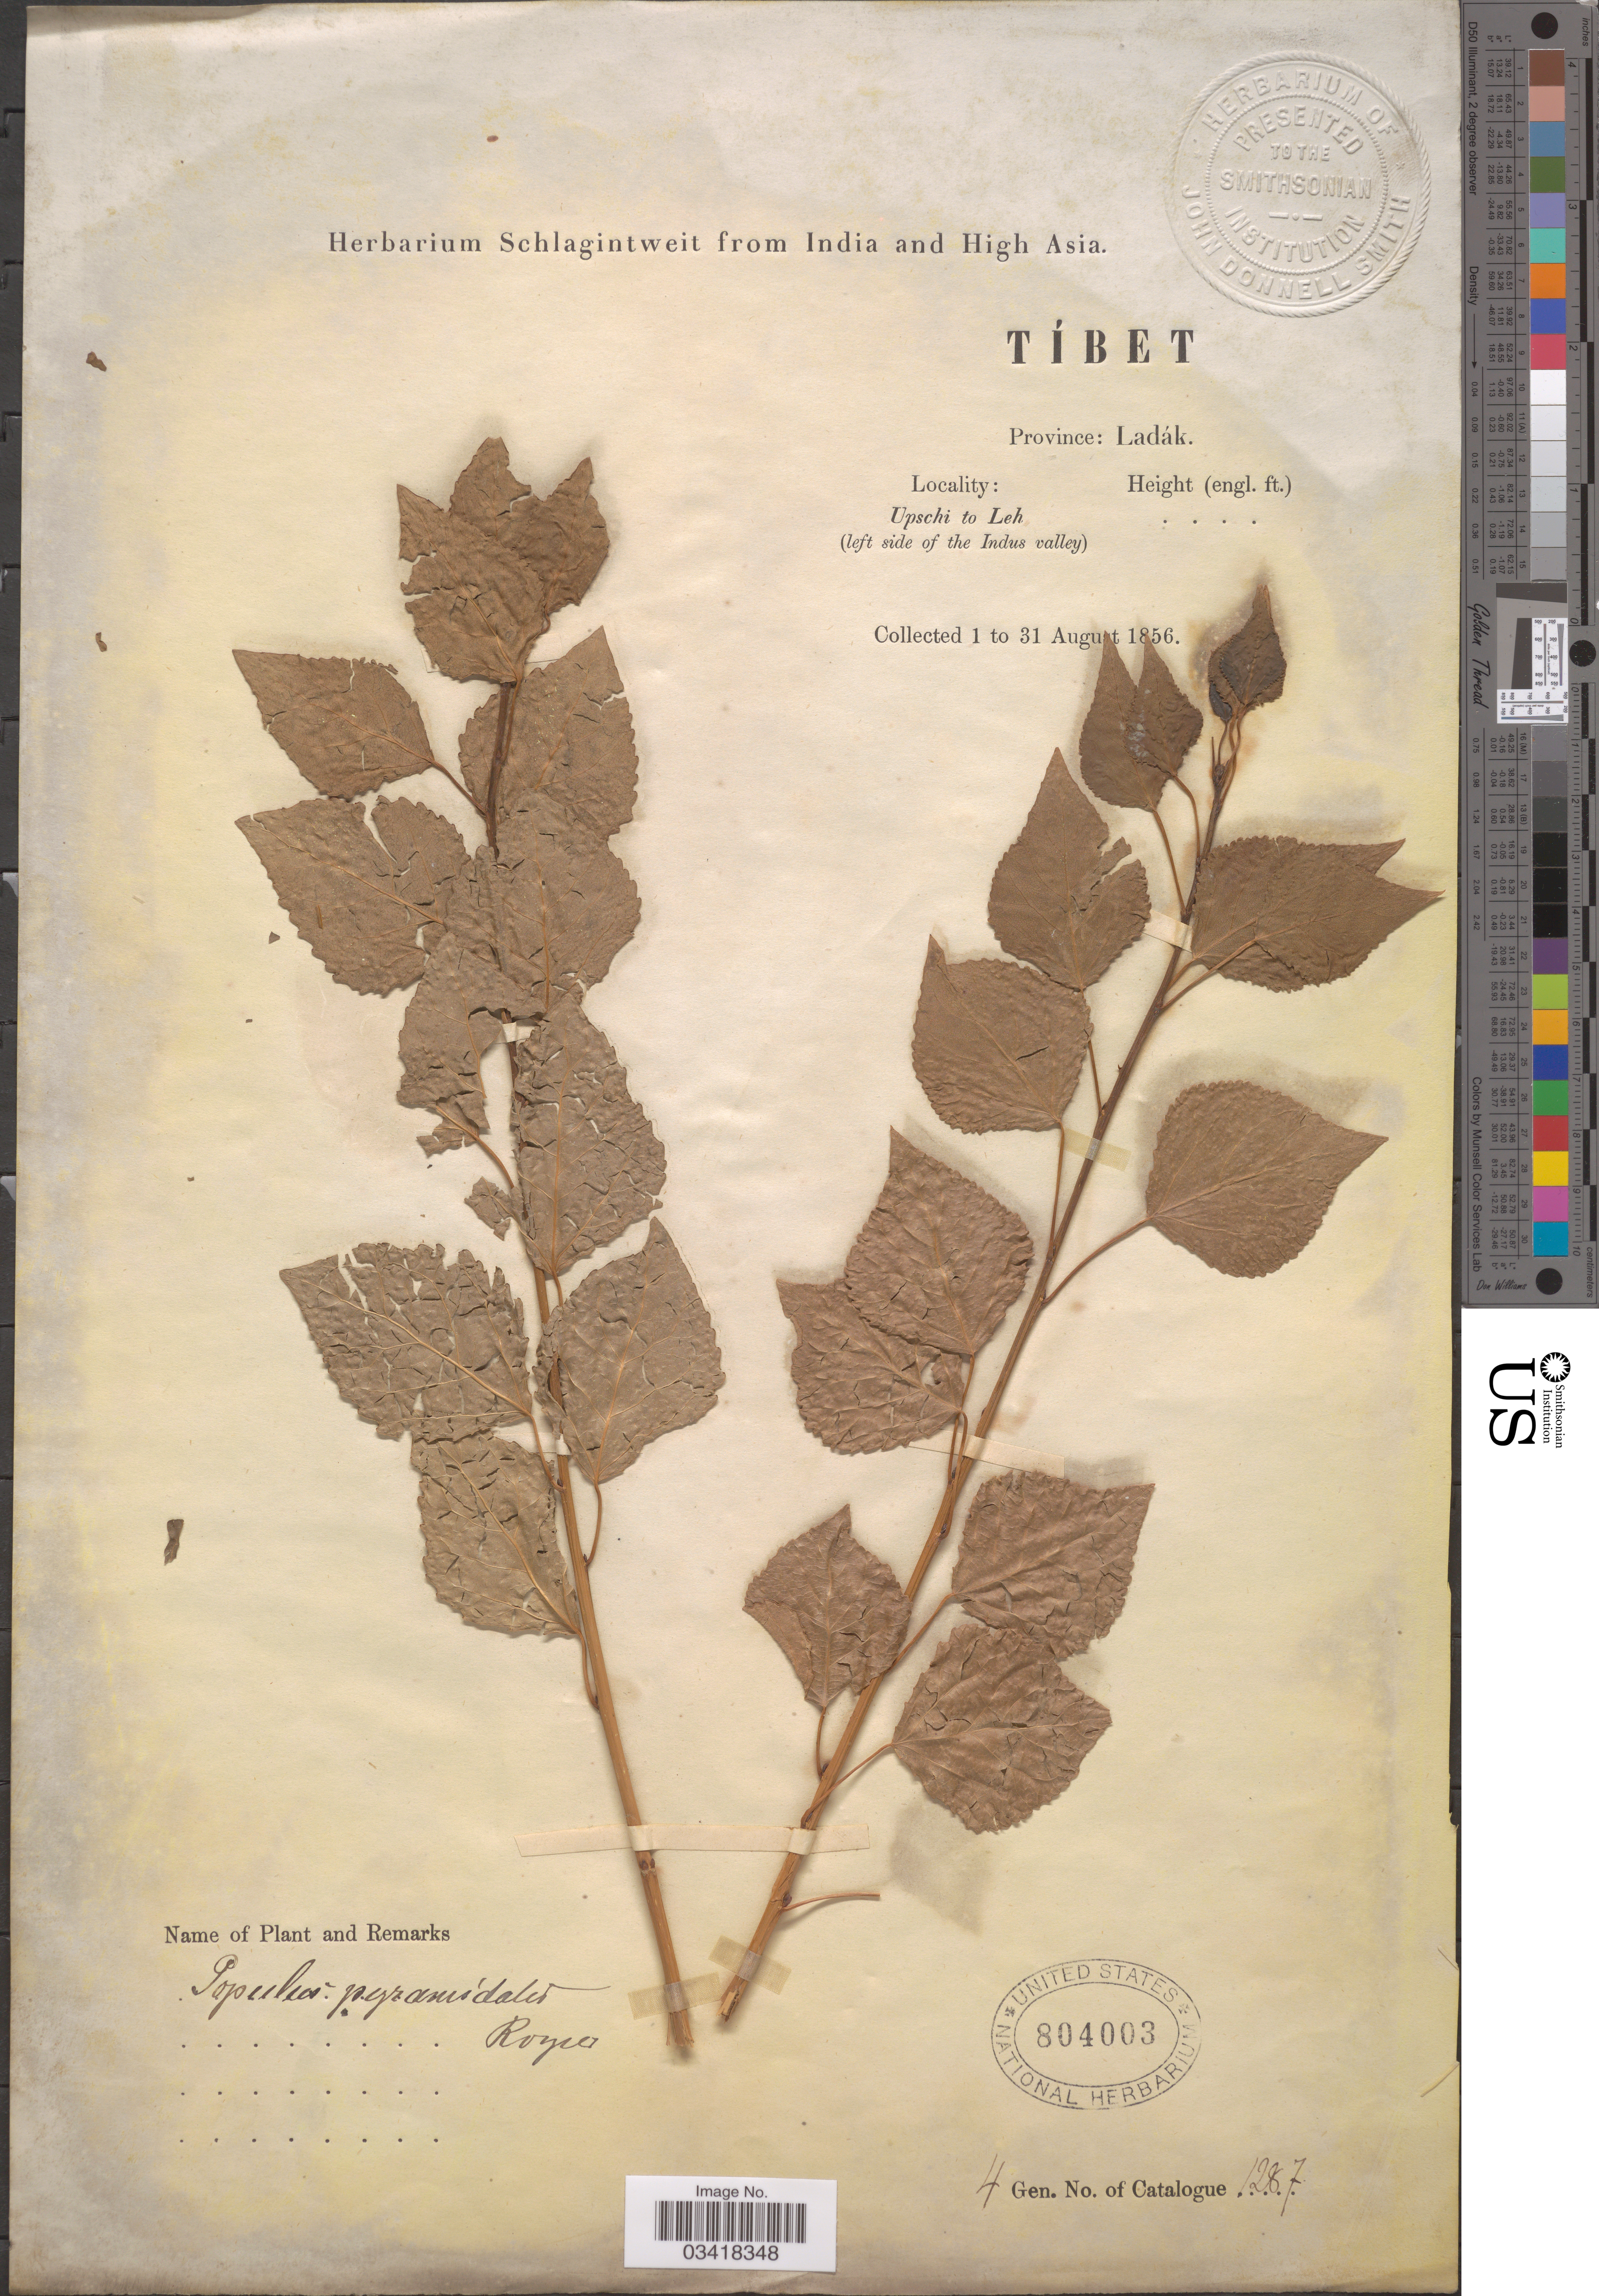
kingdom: Plantae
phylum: Tracheophyta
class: Magnoliopsida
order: Malpighiales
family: Salicaceae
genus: Populus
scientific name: Populus nigra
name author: L.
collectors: ex herb. Schlagintweit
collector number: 1287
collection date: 1856-08-01/1856-08-31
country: India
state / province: Ladakh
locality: Tíbet. Province: Ladák. Upschi to Leh (left side of the Indus valley).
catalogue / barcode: US 804003